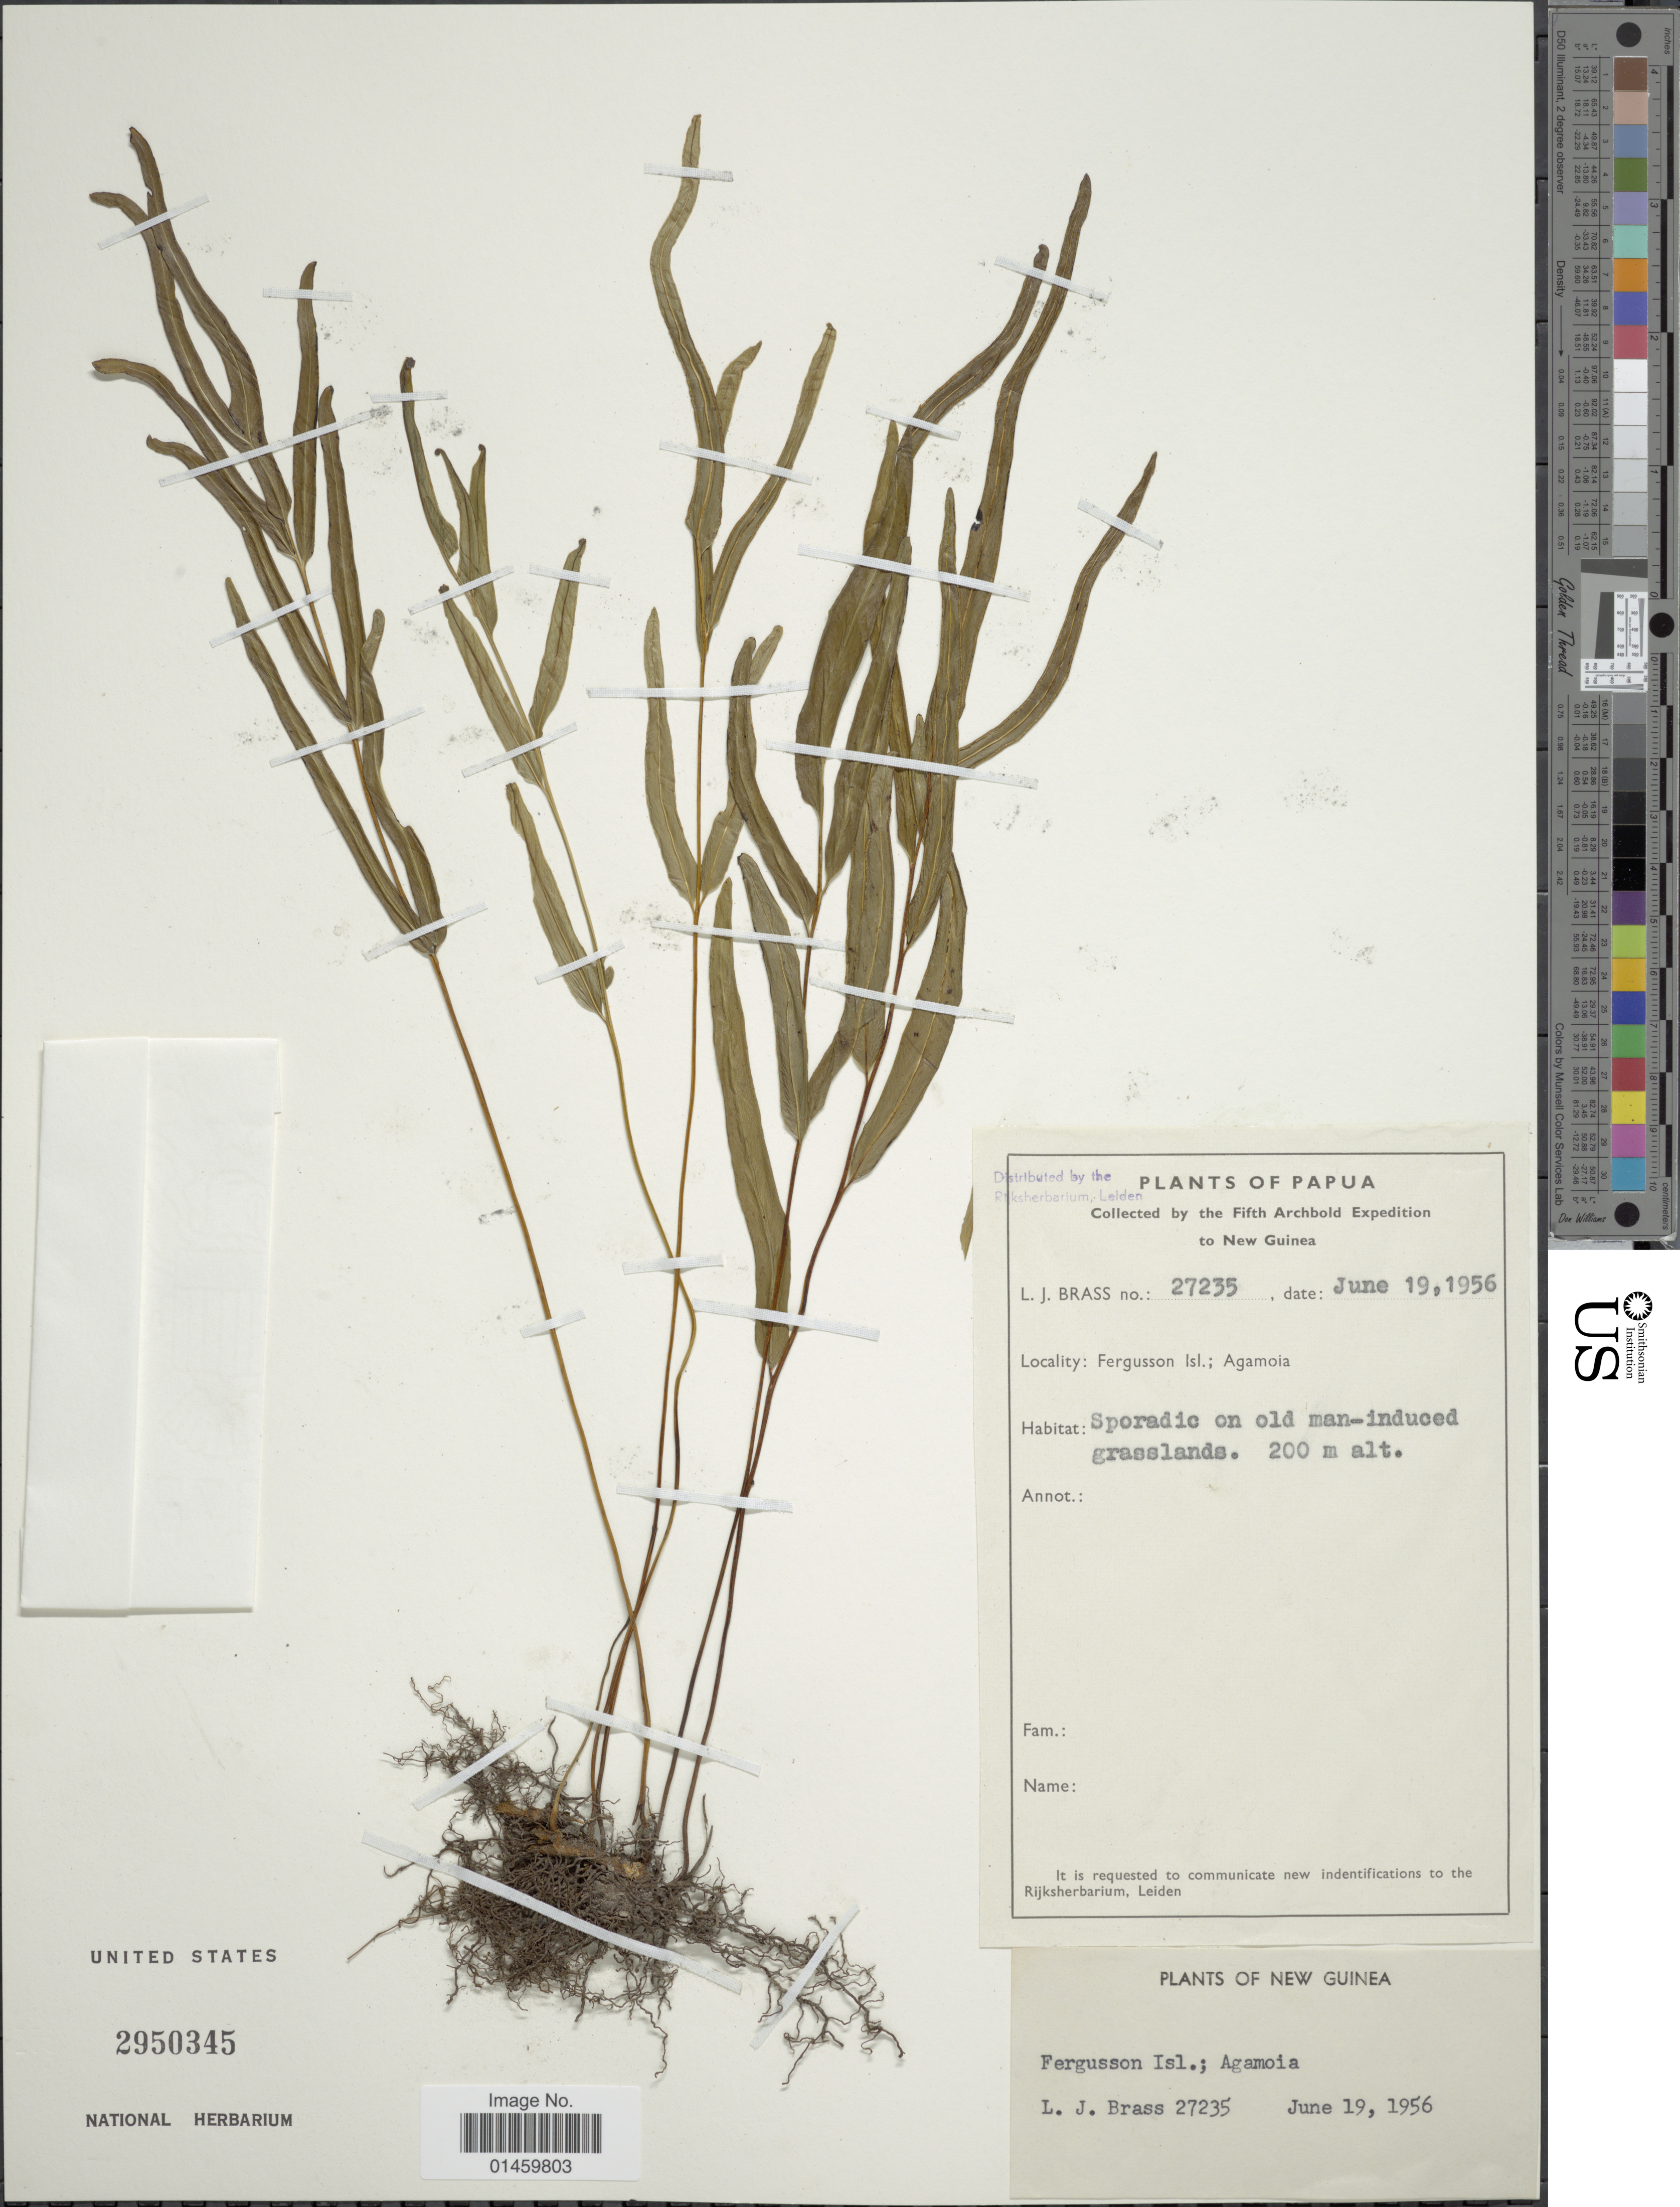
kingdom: Plantae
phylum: Tracheophyta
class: Polypodiopsida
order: Polypodiales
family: Lindsaeaceae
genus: Lindsaea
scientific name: Lindsaea sp.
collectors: L. J. Brass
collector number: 27235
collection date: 1956-06-19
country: Papua New Guinea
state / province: Milne Bay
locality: Papua. Fergusson Isl.; Agamoia. New Guinea.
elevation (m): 200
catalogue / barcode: US 2950345